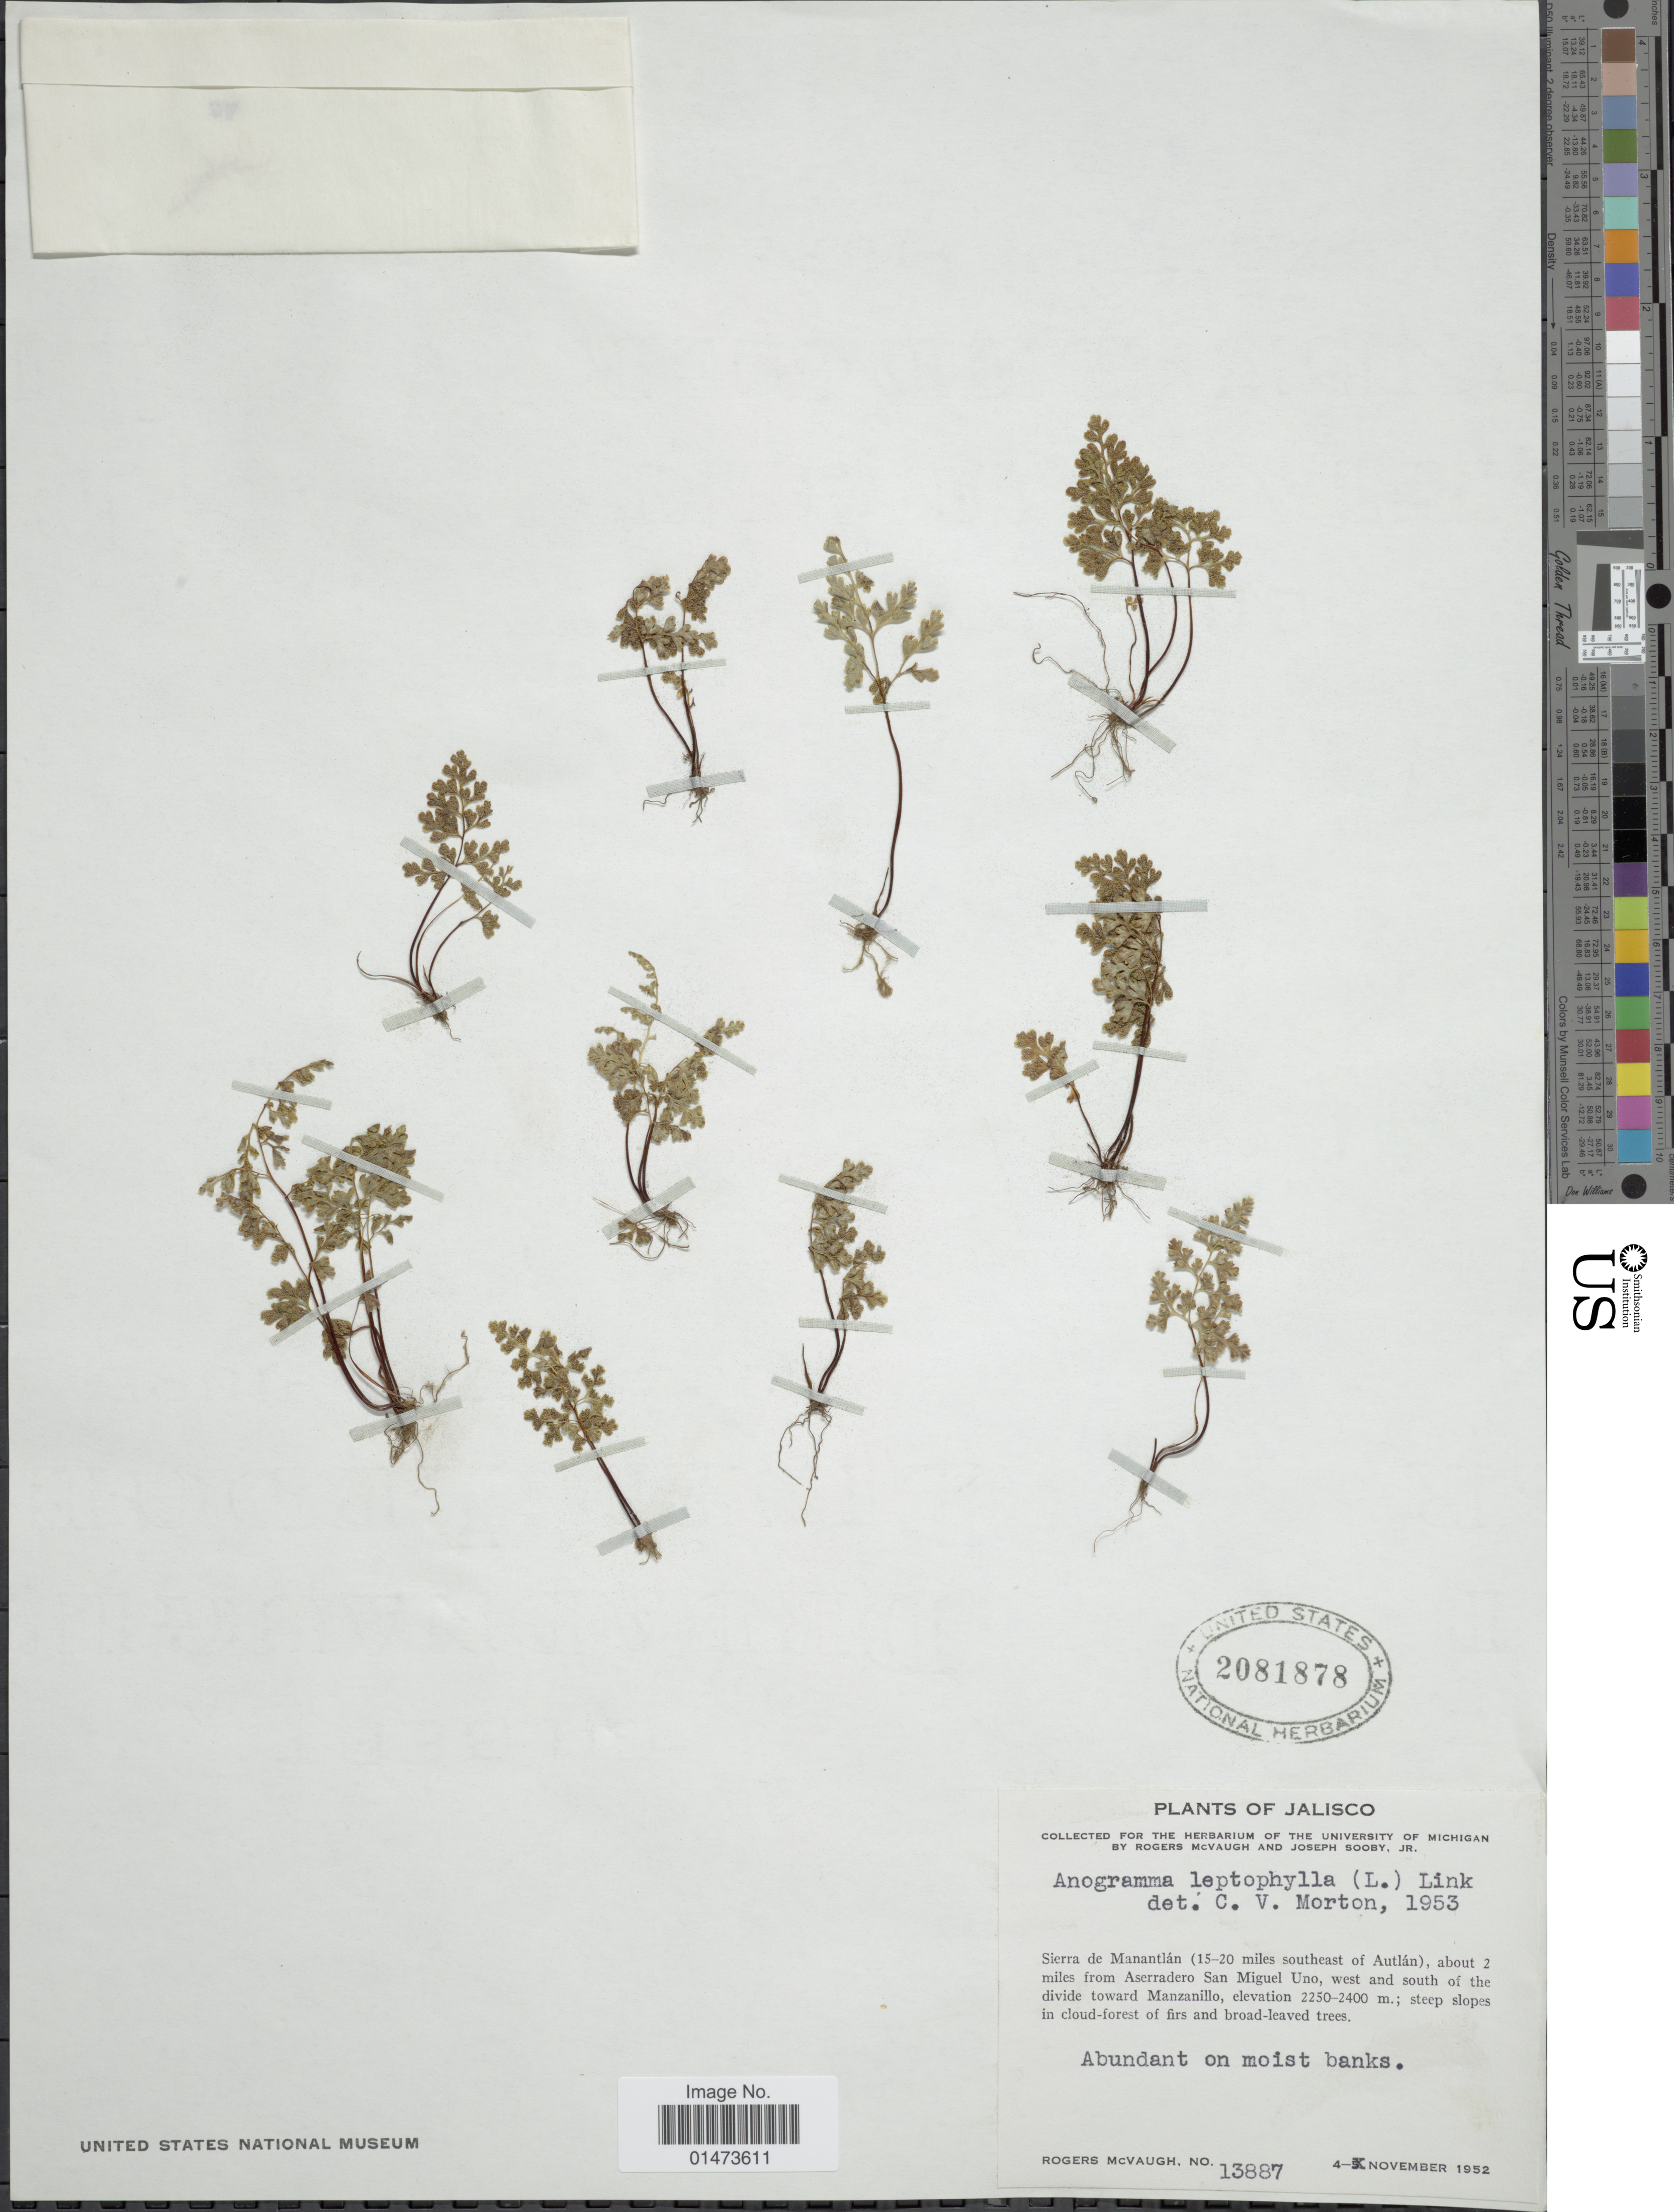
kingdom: Plantae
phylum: Tracheophyta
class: Polypodiopsida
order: Polypodiales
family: Pteridaceae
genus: Anogramma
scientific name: Anogramma leptophylla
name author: (L.) Link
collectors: R. McVaugh & J. Sooby Jr.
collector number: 13887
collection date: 1952-11-04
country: Mexico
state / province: Jalisco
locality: Sierra de Manantlán (15-20 miles southeast of Autlán), about 2 miles from Aserradero San Miguel Uno, west and south of the divide toward Manzanillo.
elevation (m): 2250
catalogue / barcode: US 2081878